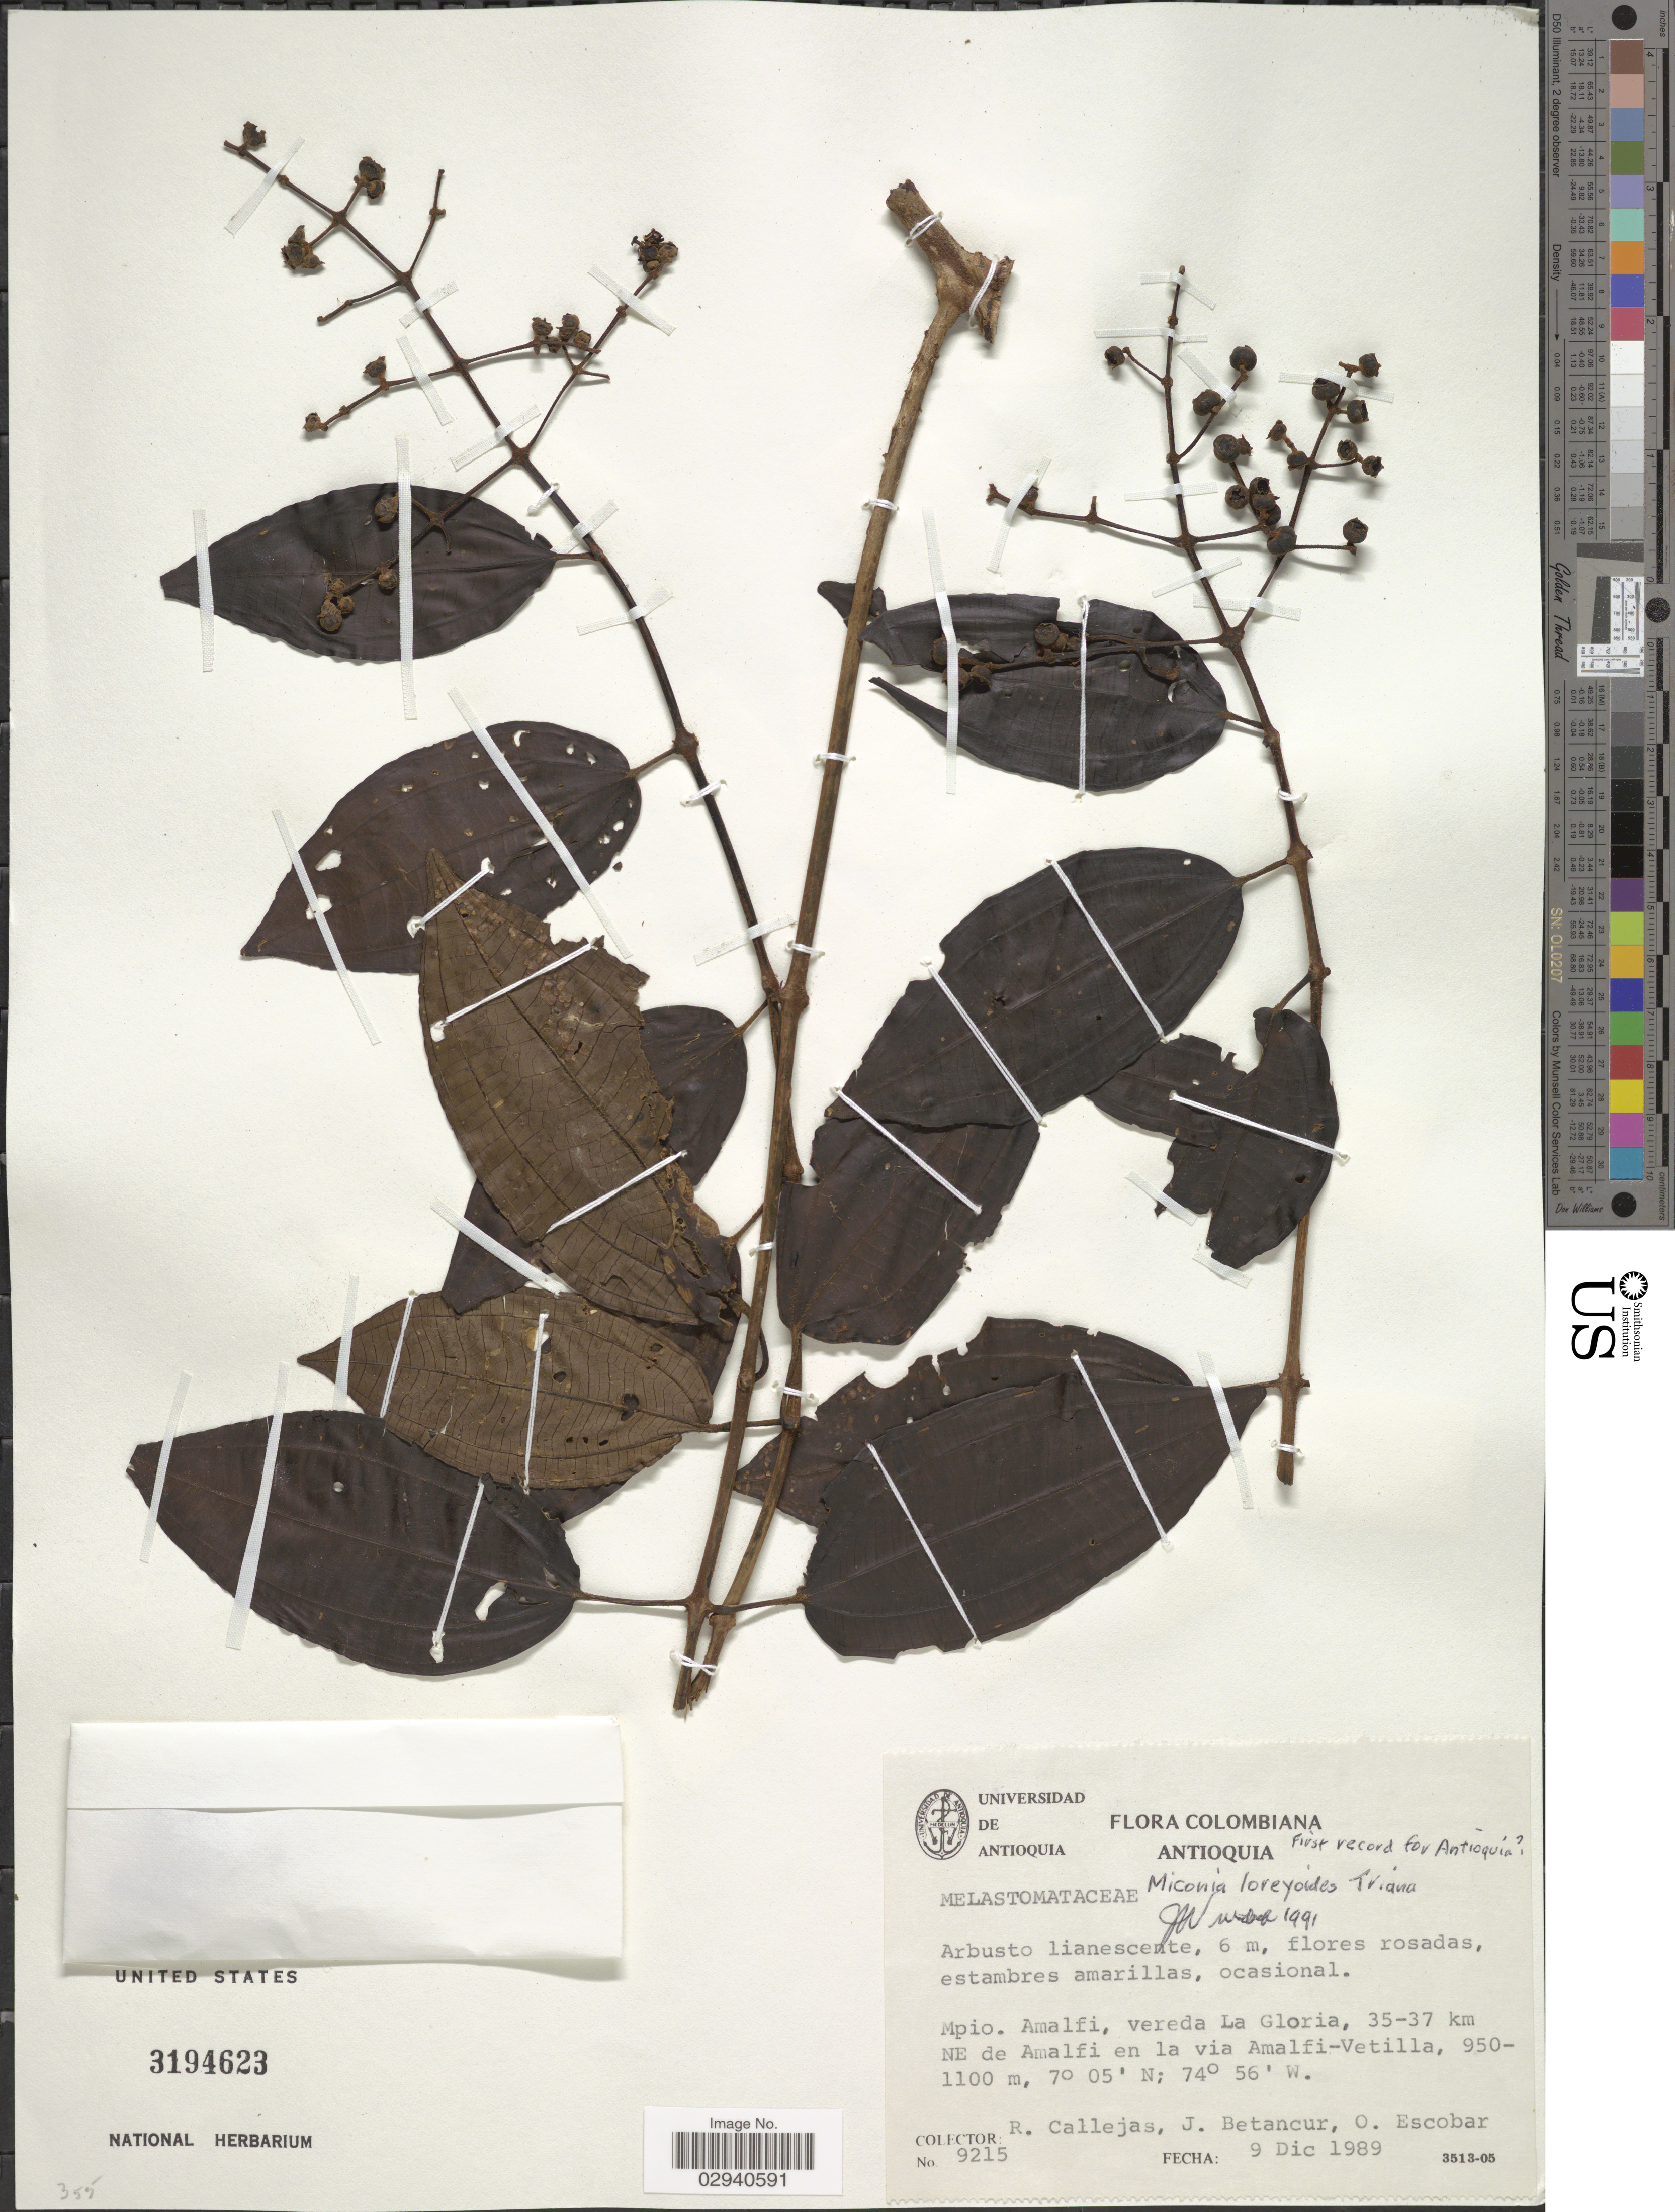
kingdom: Plantae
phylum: Tracheophyta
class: Magnoliopsida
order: Myrtales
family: Melastomataceae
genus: Miconia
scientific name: Miconia loreyoides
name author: Triana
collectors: R. Callejas, J. Betancur & O. Escobar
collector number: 9215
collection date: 1989-12-09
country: Colombia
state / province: Antioquia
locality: Mpio. Amalfi, vereda La Gloria, 35-37 km NE de Amalfi en la via Amalfi-Vetilla.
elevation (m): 950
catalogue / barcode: US 3194623